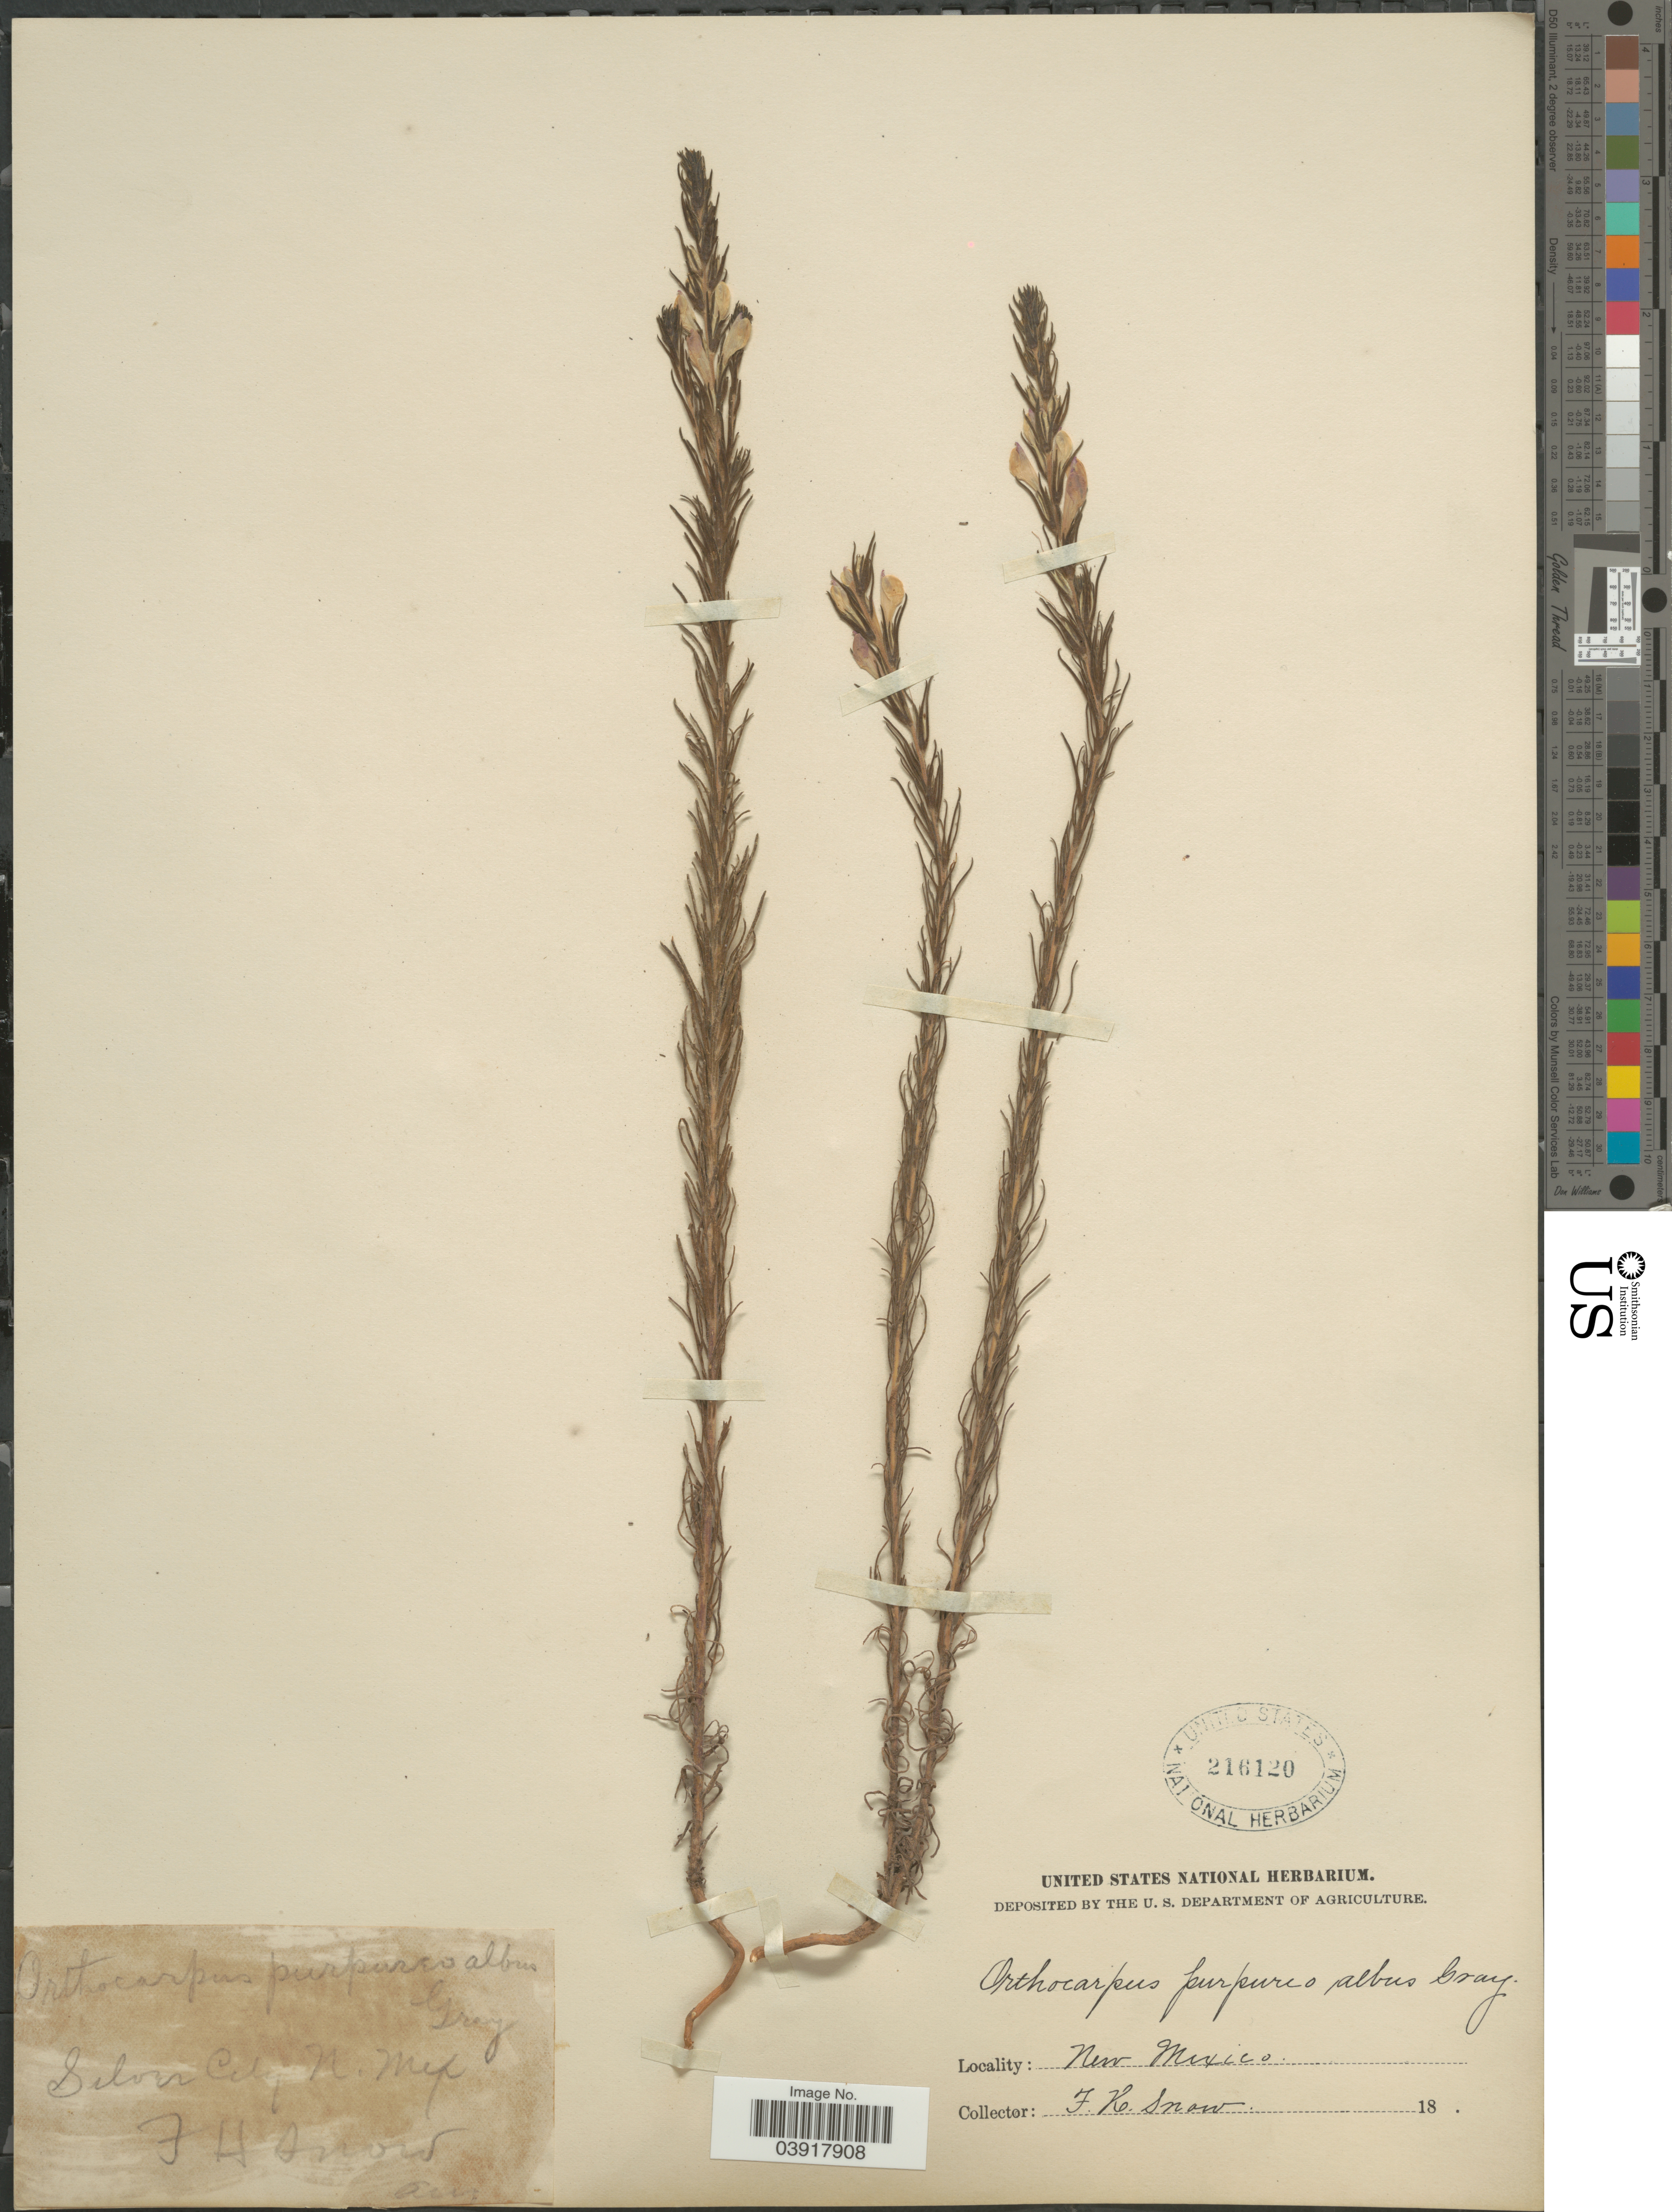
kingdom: Plantae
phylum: Tracheophyta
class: Magnoliopsida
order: Lamiales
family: Orobanchaceae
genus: Orthocarpus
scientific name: Orthocarpus purpureo-albus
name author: A. Gray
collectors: F. H. Snow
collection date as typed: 18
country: United States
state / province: New Mexico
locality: Silver City.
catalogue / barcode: US 216120